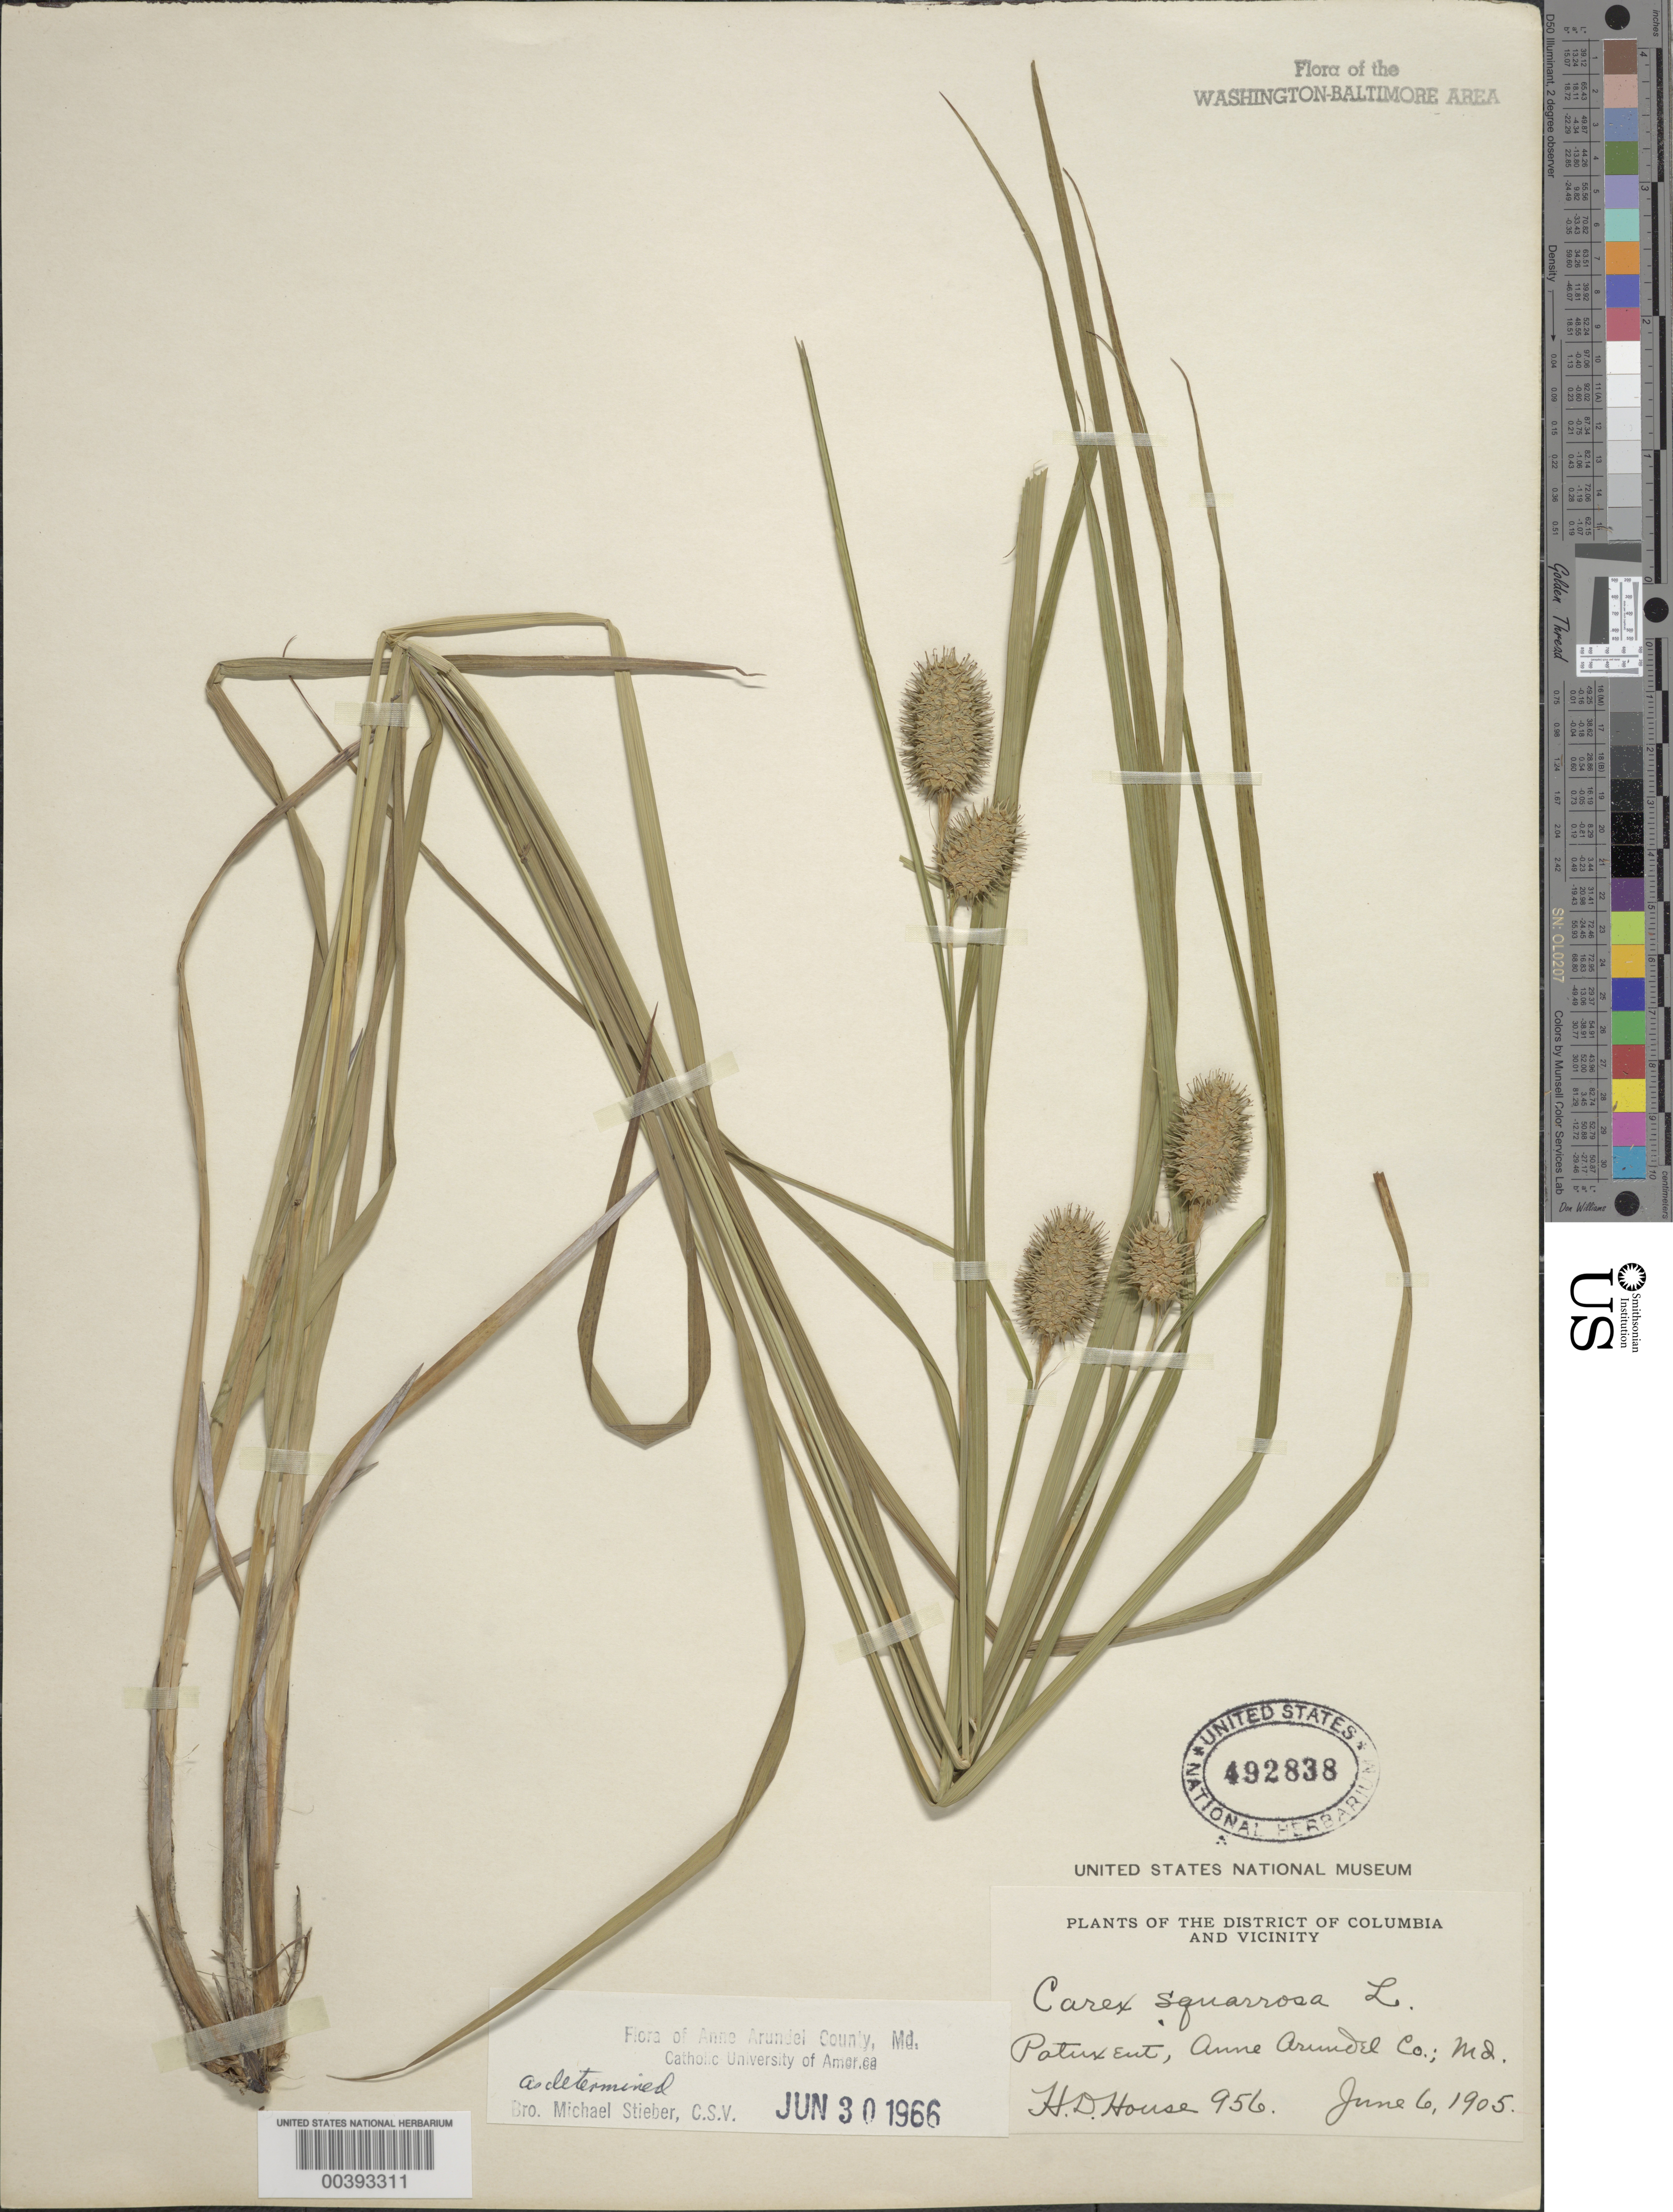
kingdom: Plantae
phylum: Tracheophyta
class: Liliopsida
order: Poales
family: Cyperaceae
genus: Carex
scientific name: Carex squarrosa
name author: L.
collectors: H. D. House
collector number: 956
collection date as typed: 06 Jun 1905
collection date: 1905-06-06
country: United States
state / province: Maryland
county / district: Anne Arundel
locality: Patuxent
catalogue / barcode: US 492838